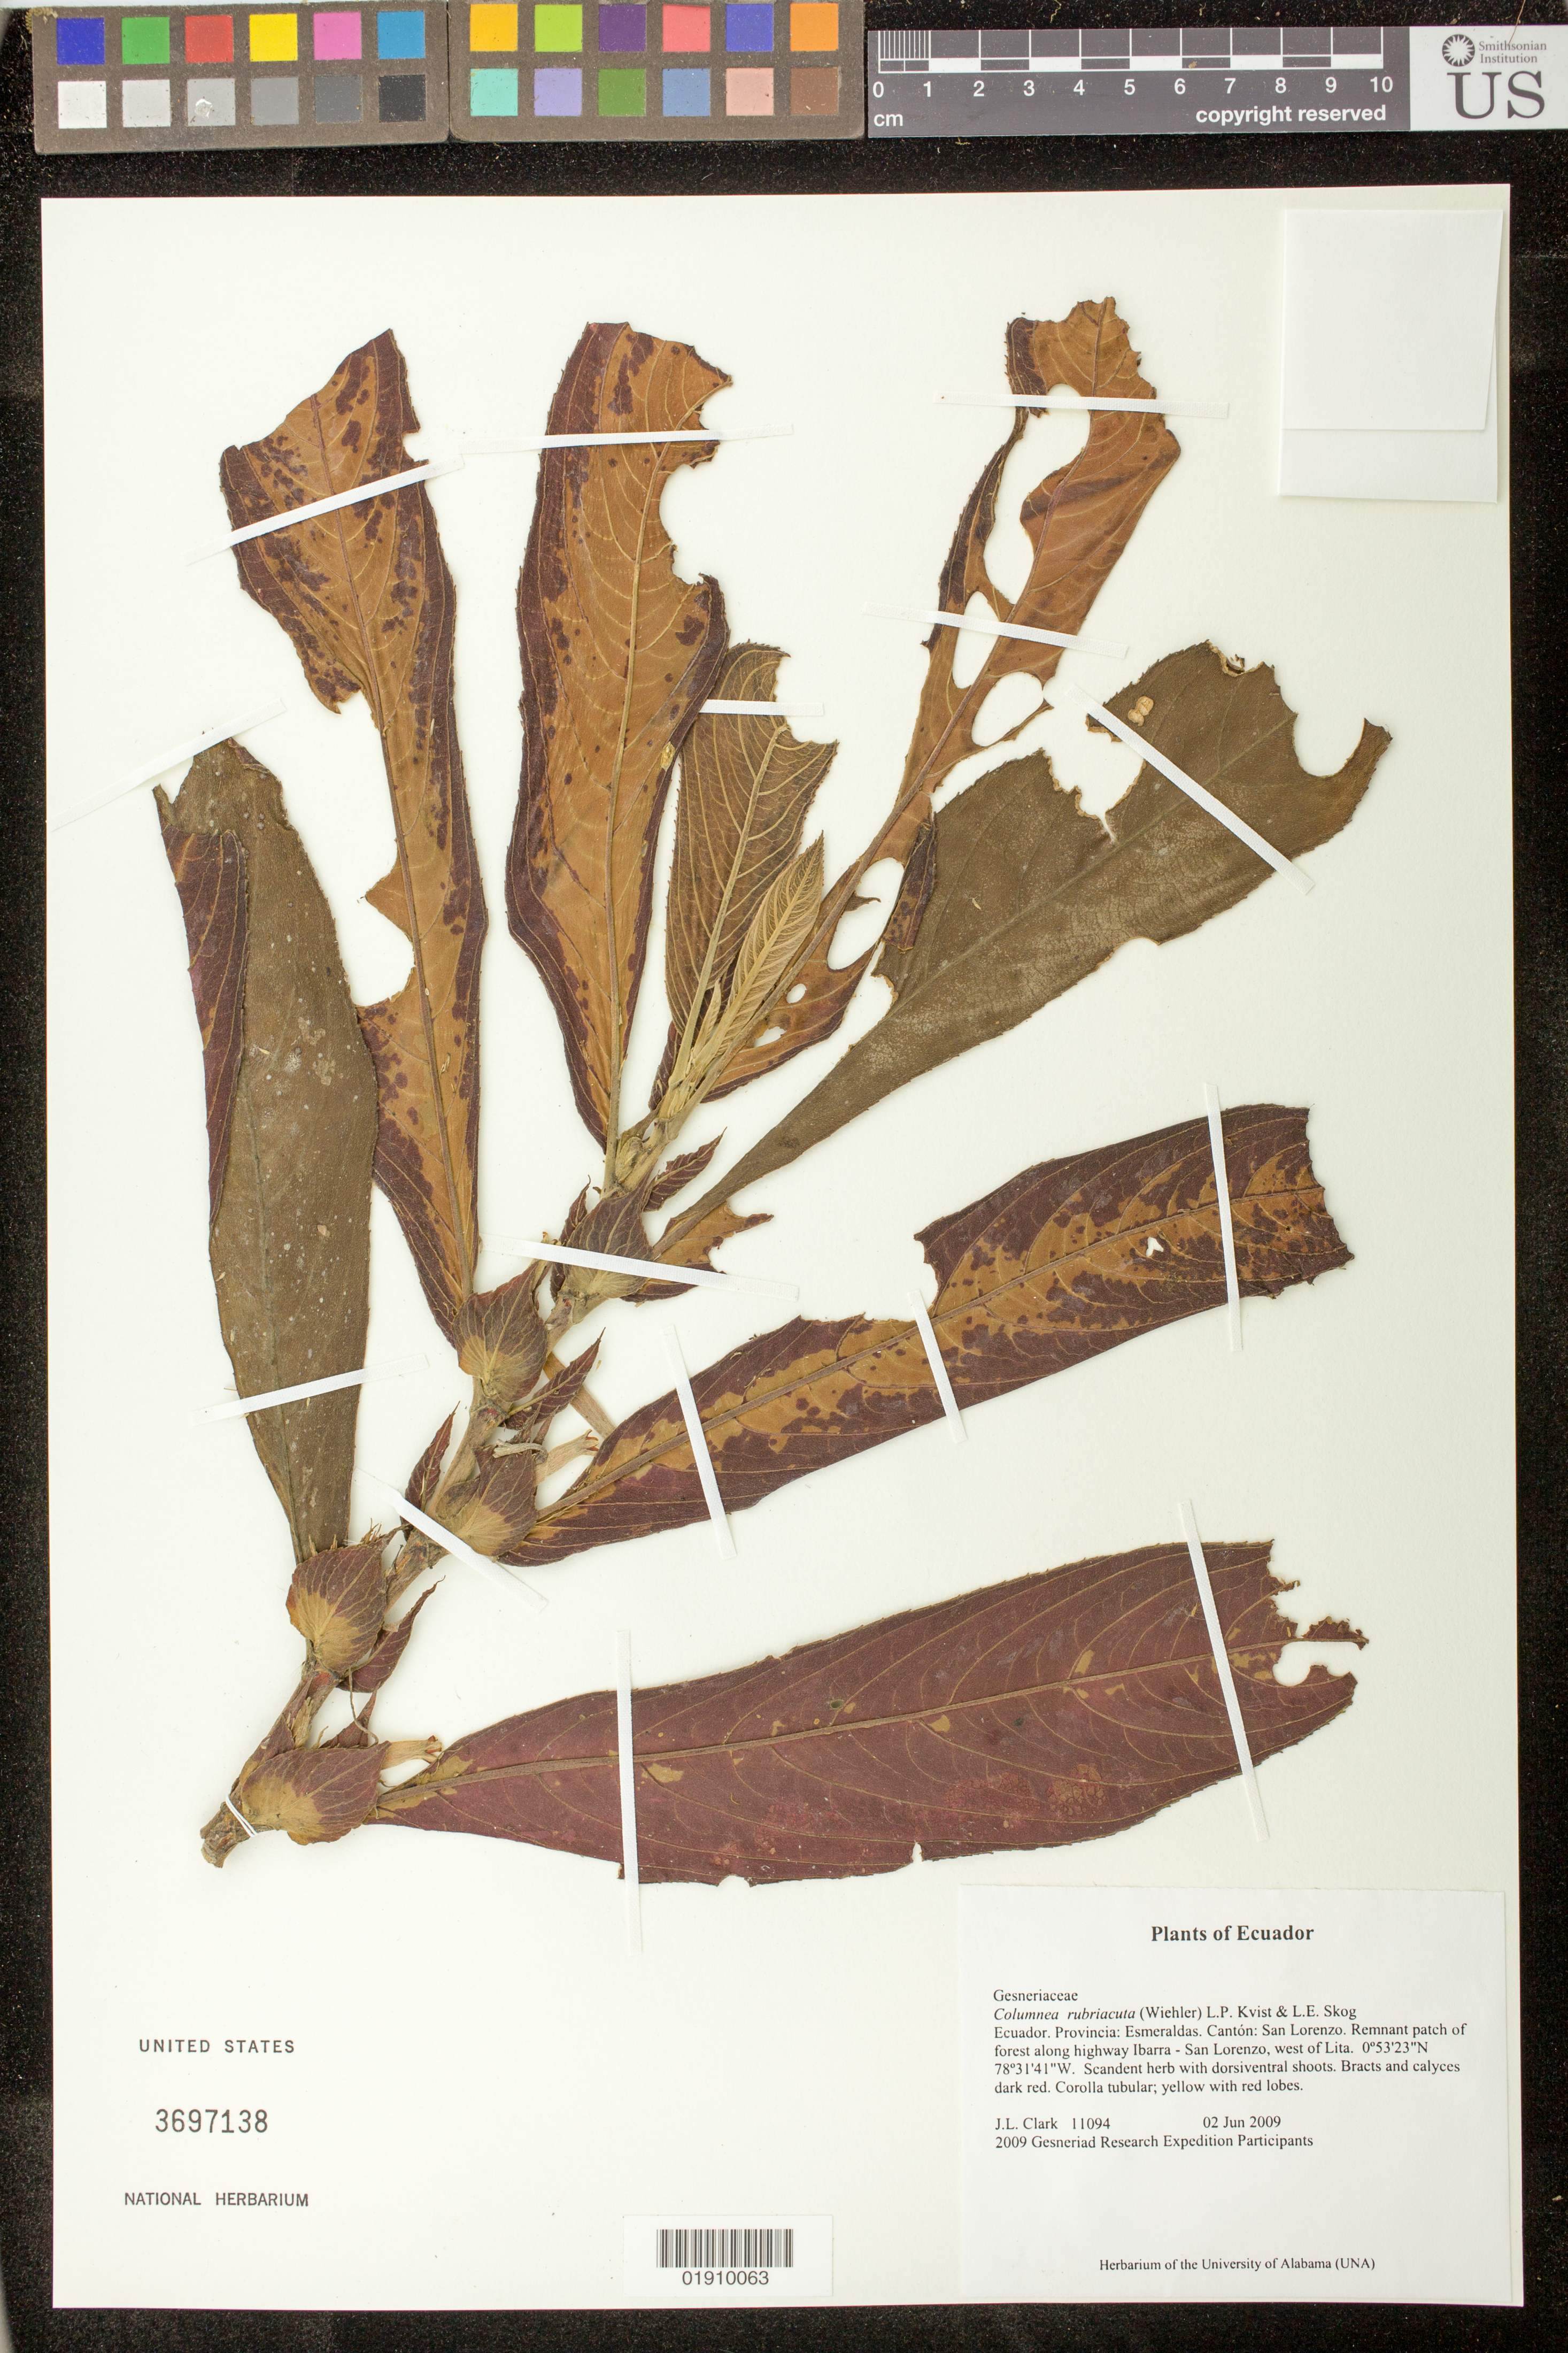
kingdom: Plantae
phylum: Tracheophyta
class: Magnoliopsida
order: Lamiales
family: Gesneriaceae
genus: Columnea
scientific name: Columnea rubriacuta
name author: (Wiehler) L.P. Kvist & L.E. Skog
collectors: J. L. Clark & 2009 Gesneriad Research Expedition Participants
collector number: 11094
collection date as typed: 02 Jun 2009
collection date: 2009-06-02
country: Ecuador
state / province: Esmeraldas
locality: Ecuador. Provincia Esmeraldas. Canton: San Lorenzo. Remnant patch of forest along highway Ibarra-San Lorenzo, west of Lita.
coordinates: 0 53 23 N, 78 31 41 W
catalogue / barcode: US 3697138